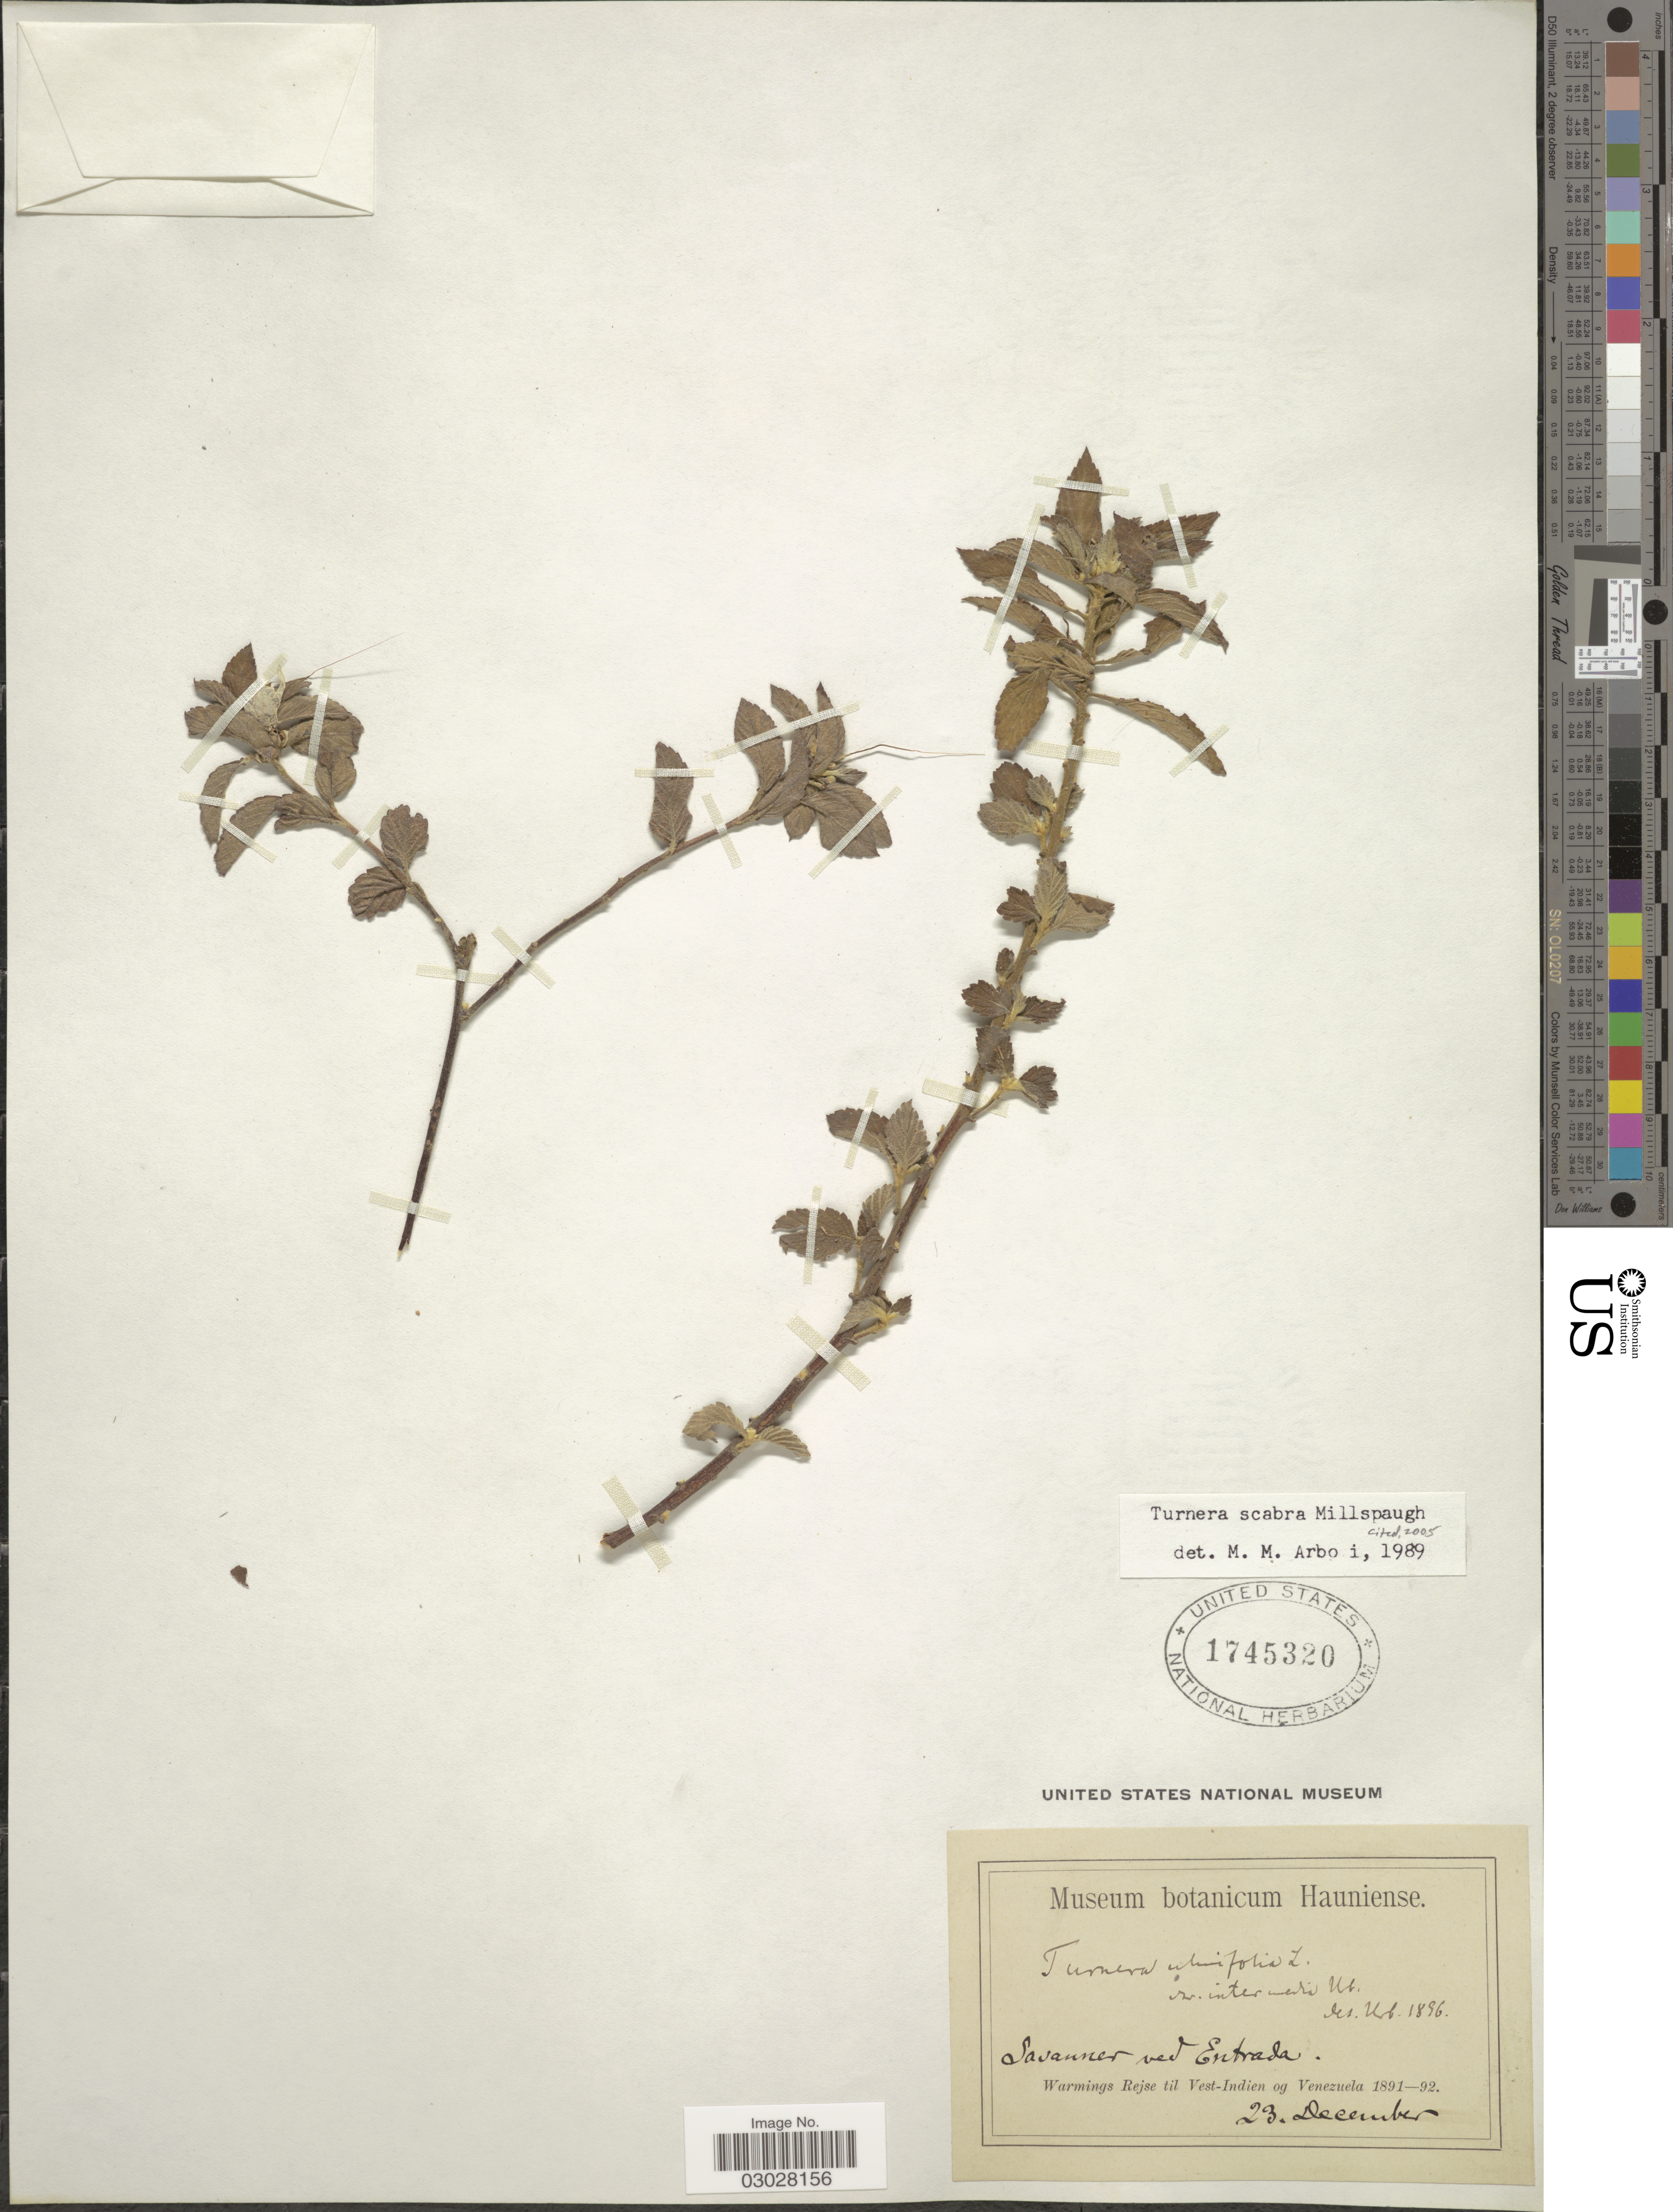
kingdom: Plantae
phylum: Tracheophyta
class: Magnoliopsida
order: Malpighiales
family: Turneraceae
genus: Turnera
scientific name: Turnera scabra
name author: Millsp.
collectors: -. Warmings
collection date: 1891-12-23/1892-12-23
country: Venezuela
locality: Savannes ved Entrada. Vest-Indien.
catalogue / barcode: US 1745320